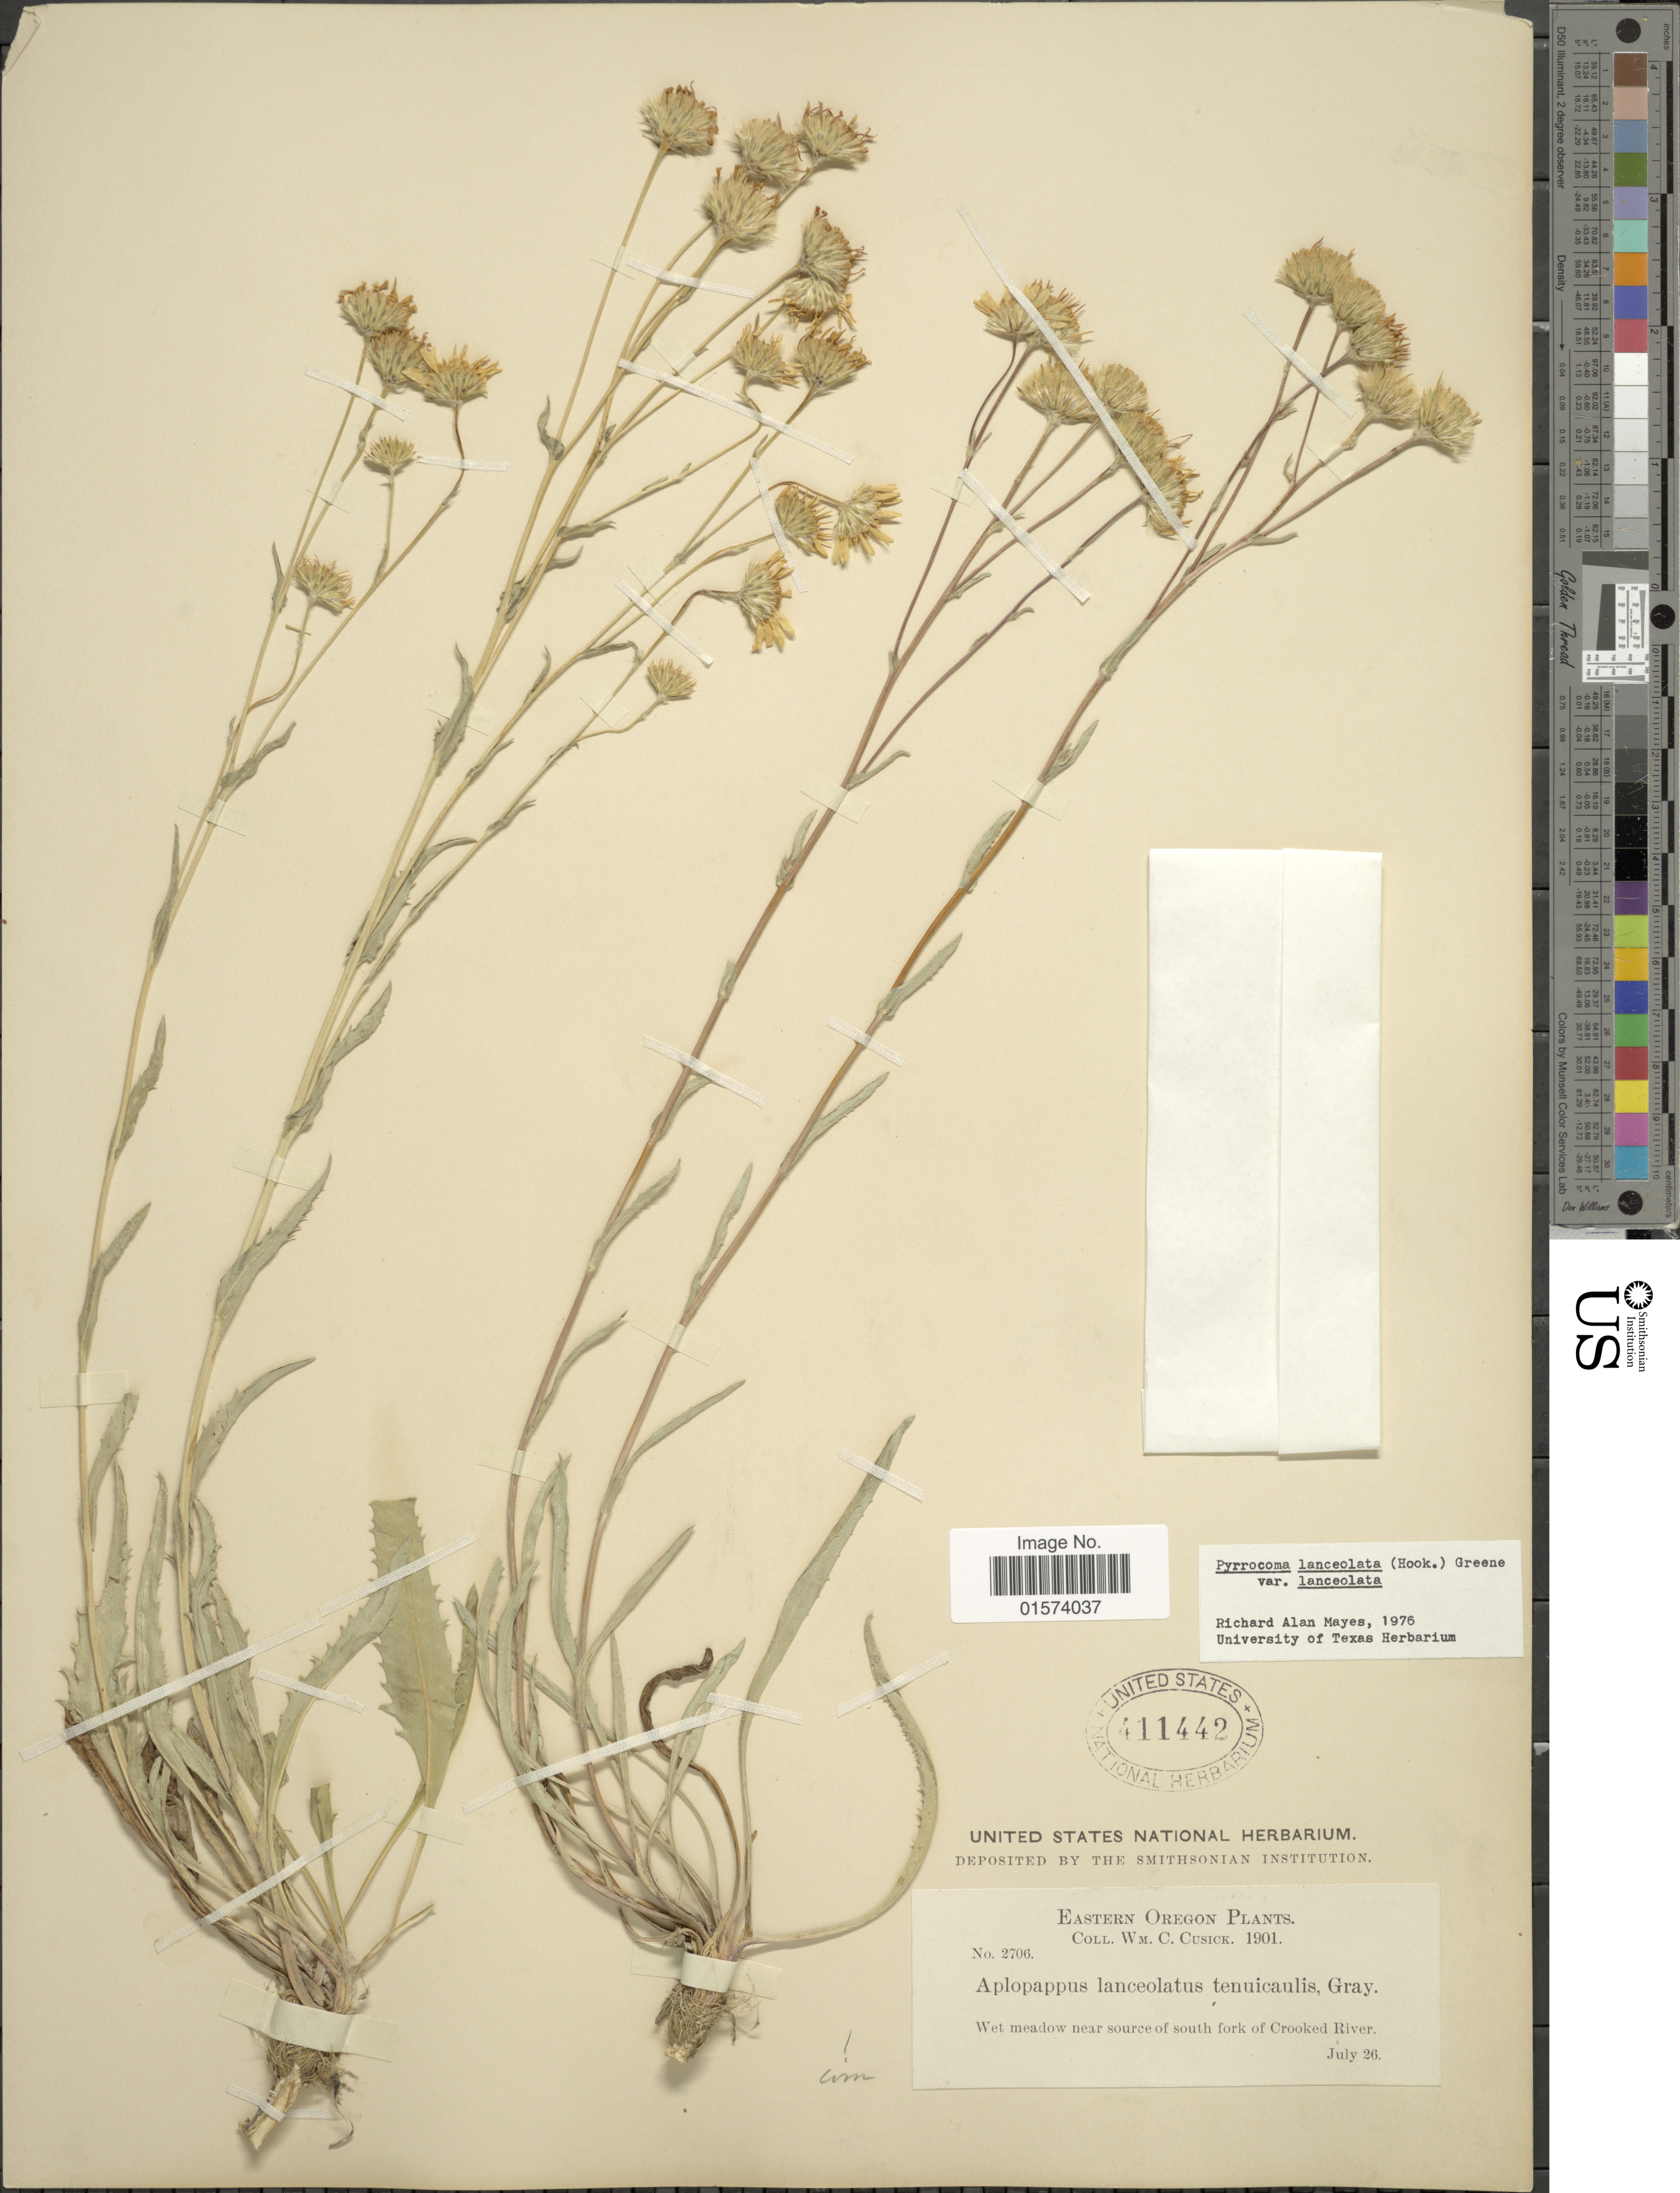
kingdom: Plantae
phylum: Tracheophyta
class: Magnoliopsida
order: Asterales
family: Asteraceae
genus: Pyrrocoma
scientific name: Pyrrocoma lanceolata var. lanceolata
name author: (Hook.) Greene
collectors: W. C. Cusick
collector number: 2706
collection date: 1901-07-26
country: United States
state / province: Oregon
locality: Eastern Oregon, wet meadow near source fork of Crooked River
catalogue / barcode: US 411442